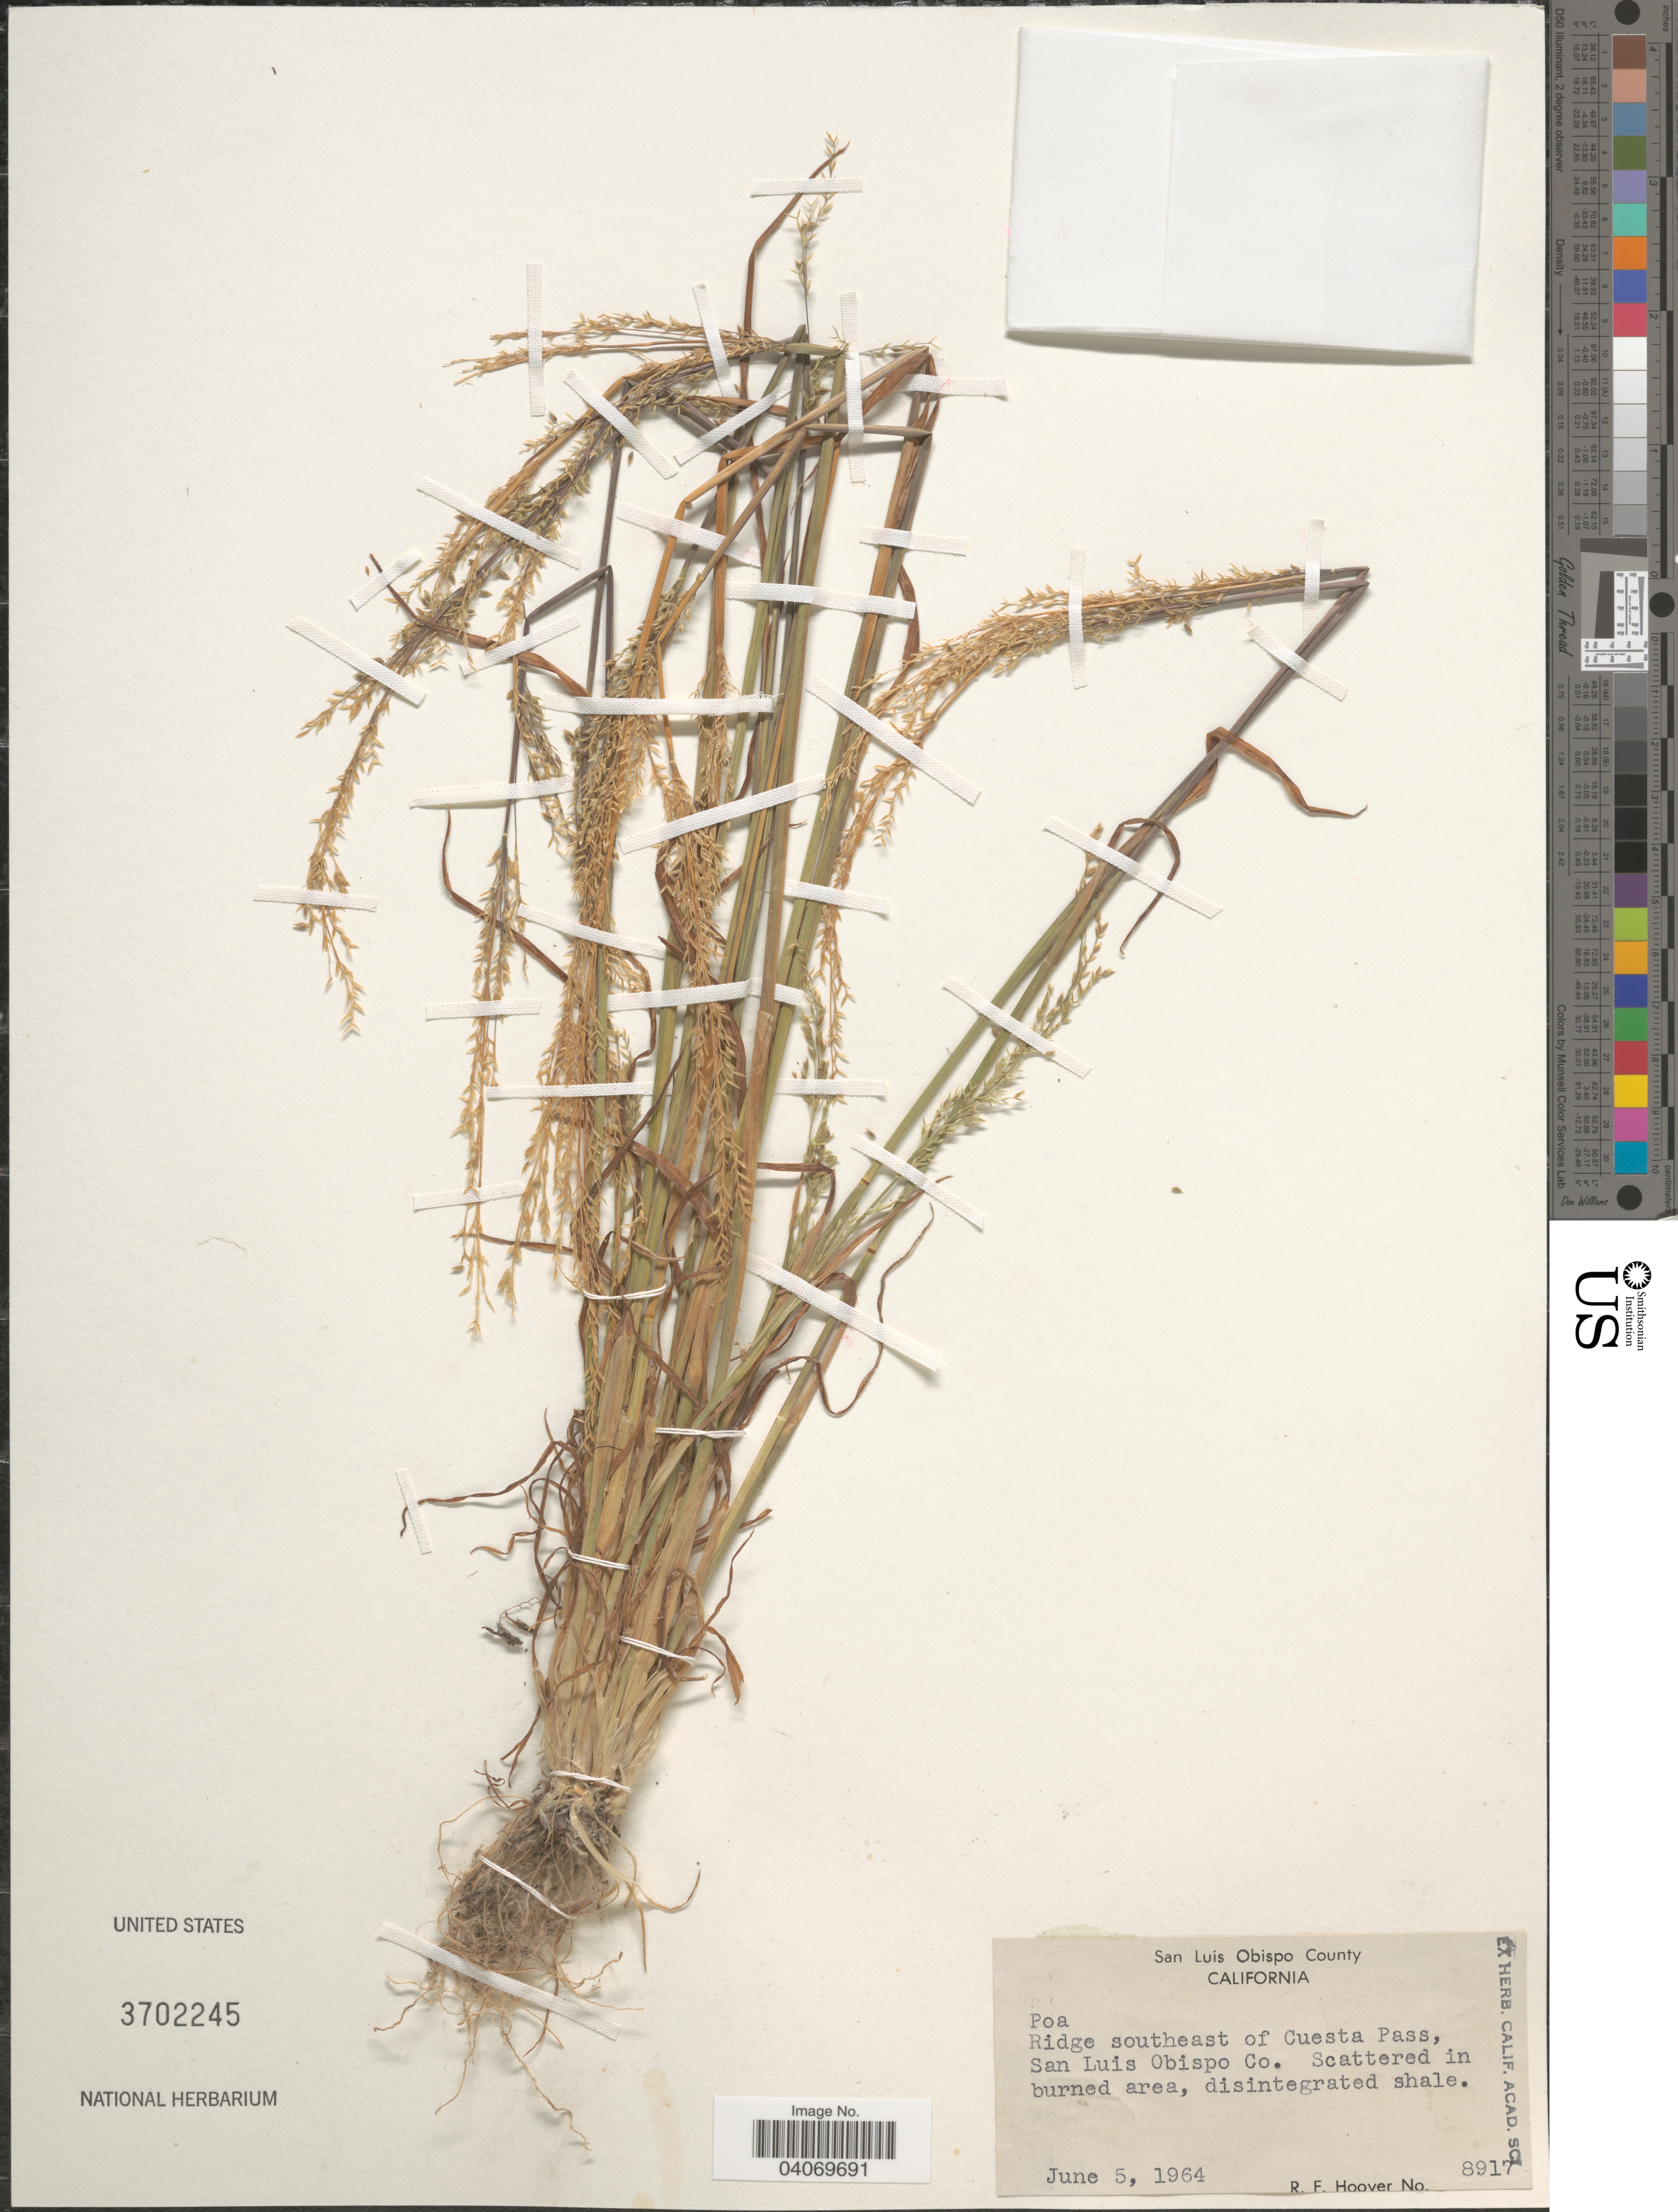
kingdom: Plantae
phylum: Tracheophyta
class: Liliopsida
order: Poales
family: Poaceae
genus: Poa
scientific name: Poa sp.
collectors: R. F. Hoover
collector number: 8917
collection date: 1964-06-05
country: United States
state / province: California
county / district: San Luis Obispo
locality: San Luis Obispo County. Ridge southeast of Cuesta Pass.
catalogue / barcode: US 3702245